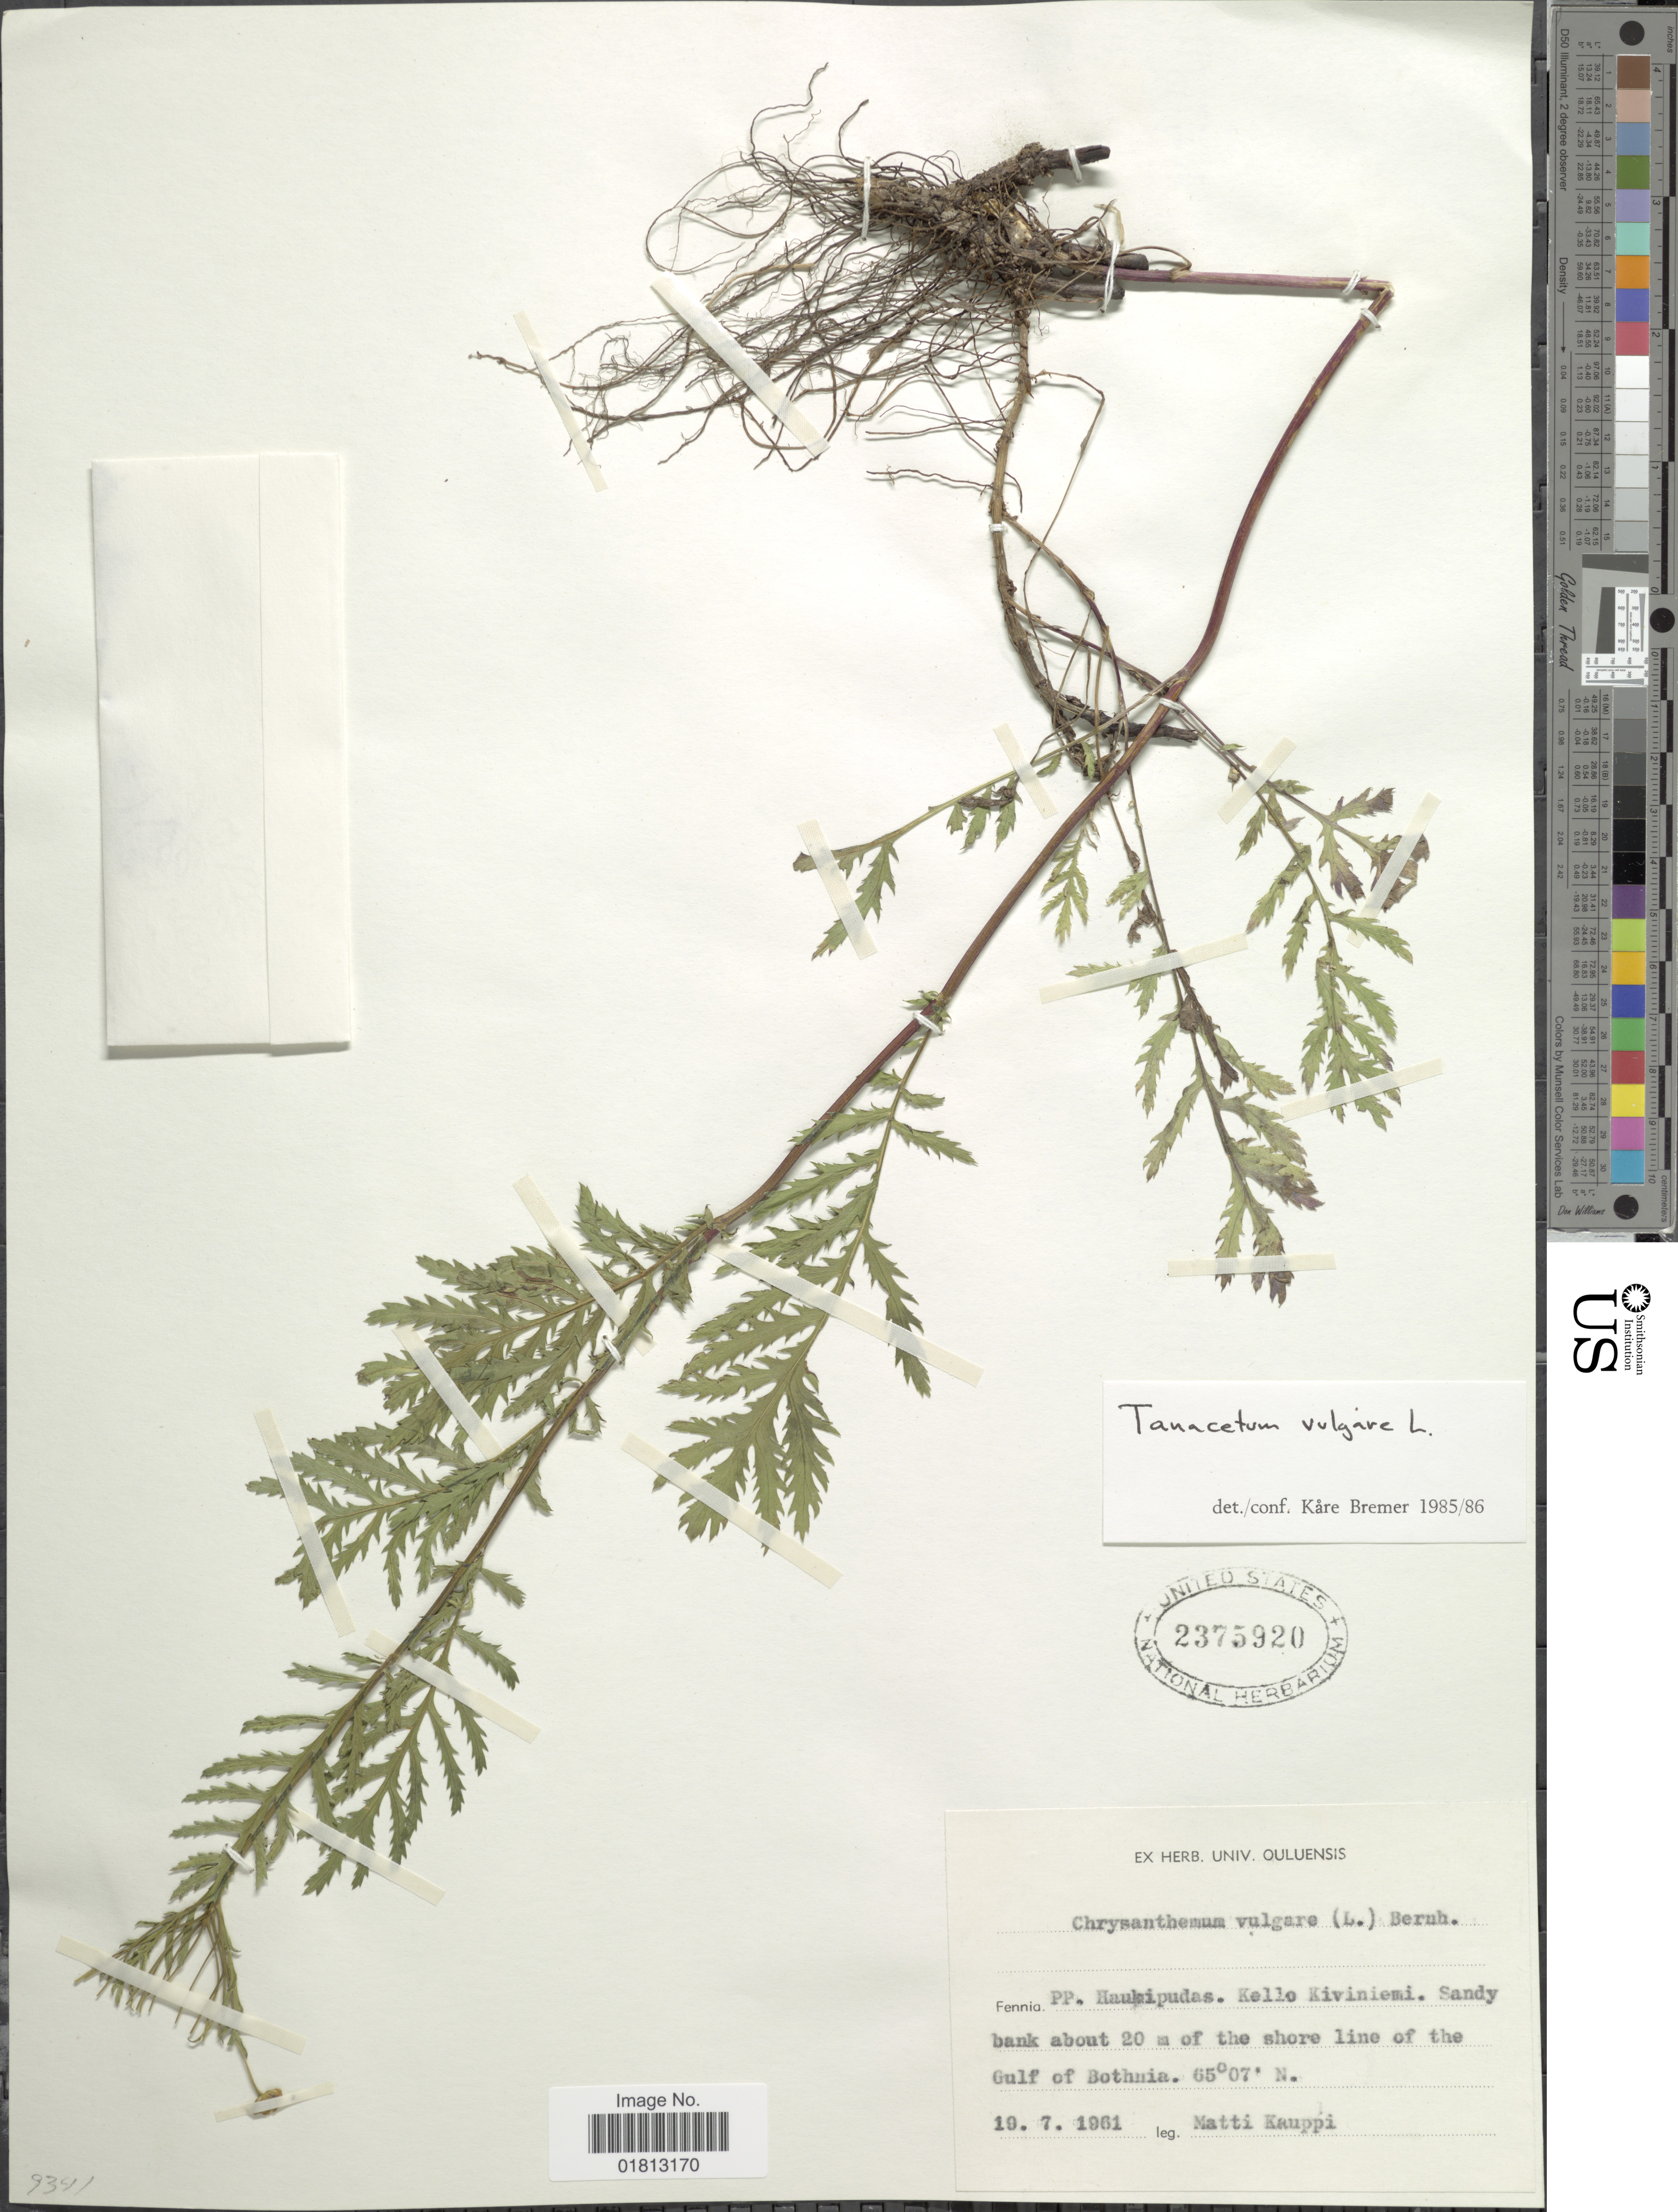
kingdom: Plantae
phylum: Tracheophyta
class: Magnoliopsida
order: Asterales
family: Asteraceae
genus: Tanacetum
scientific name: Tanacetum vulgare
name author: L.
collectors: M. Kauppi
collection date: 1961-07-19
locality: PP. Haulipudas [interpreted], Kello Kiviniemi, Sandy bank about 20 m of the Shore line of the Gulf of Bothnia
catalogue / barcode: US 2375920